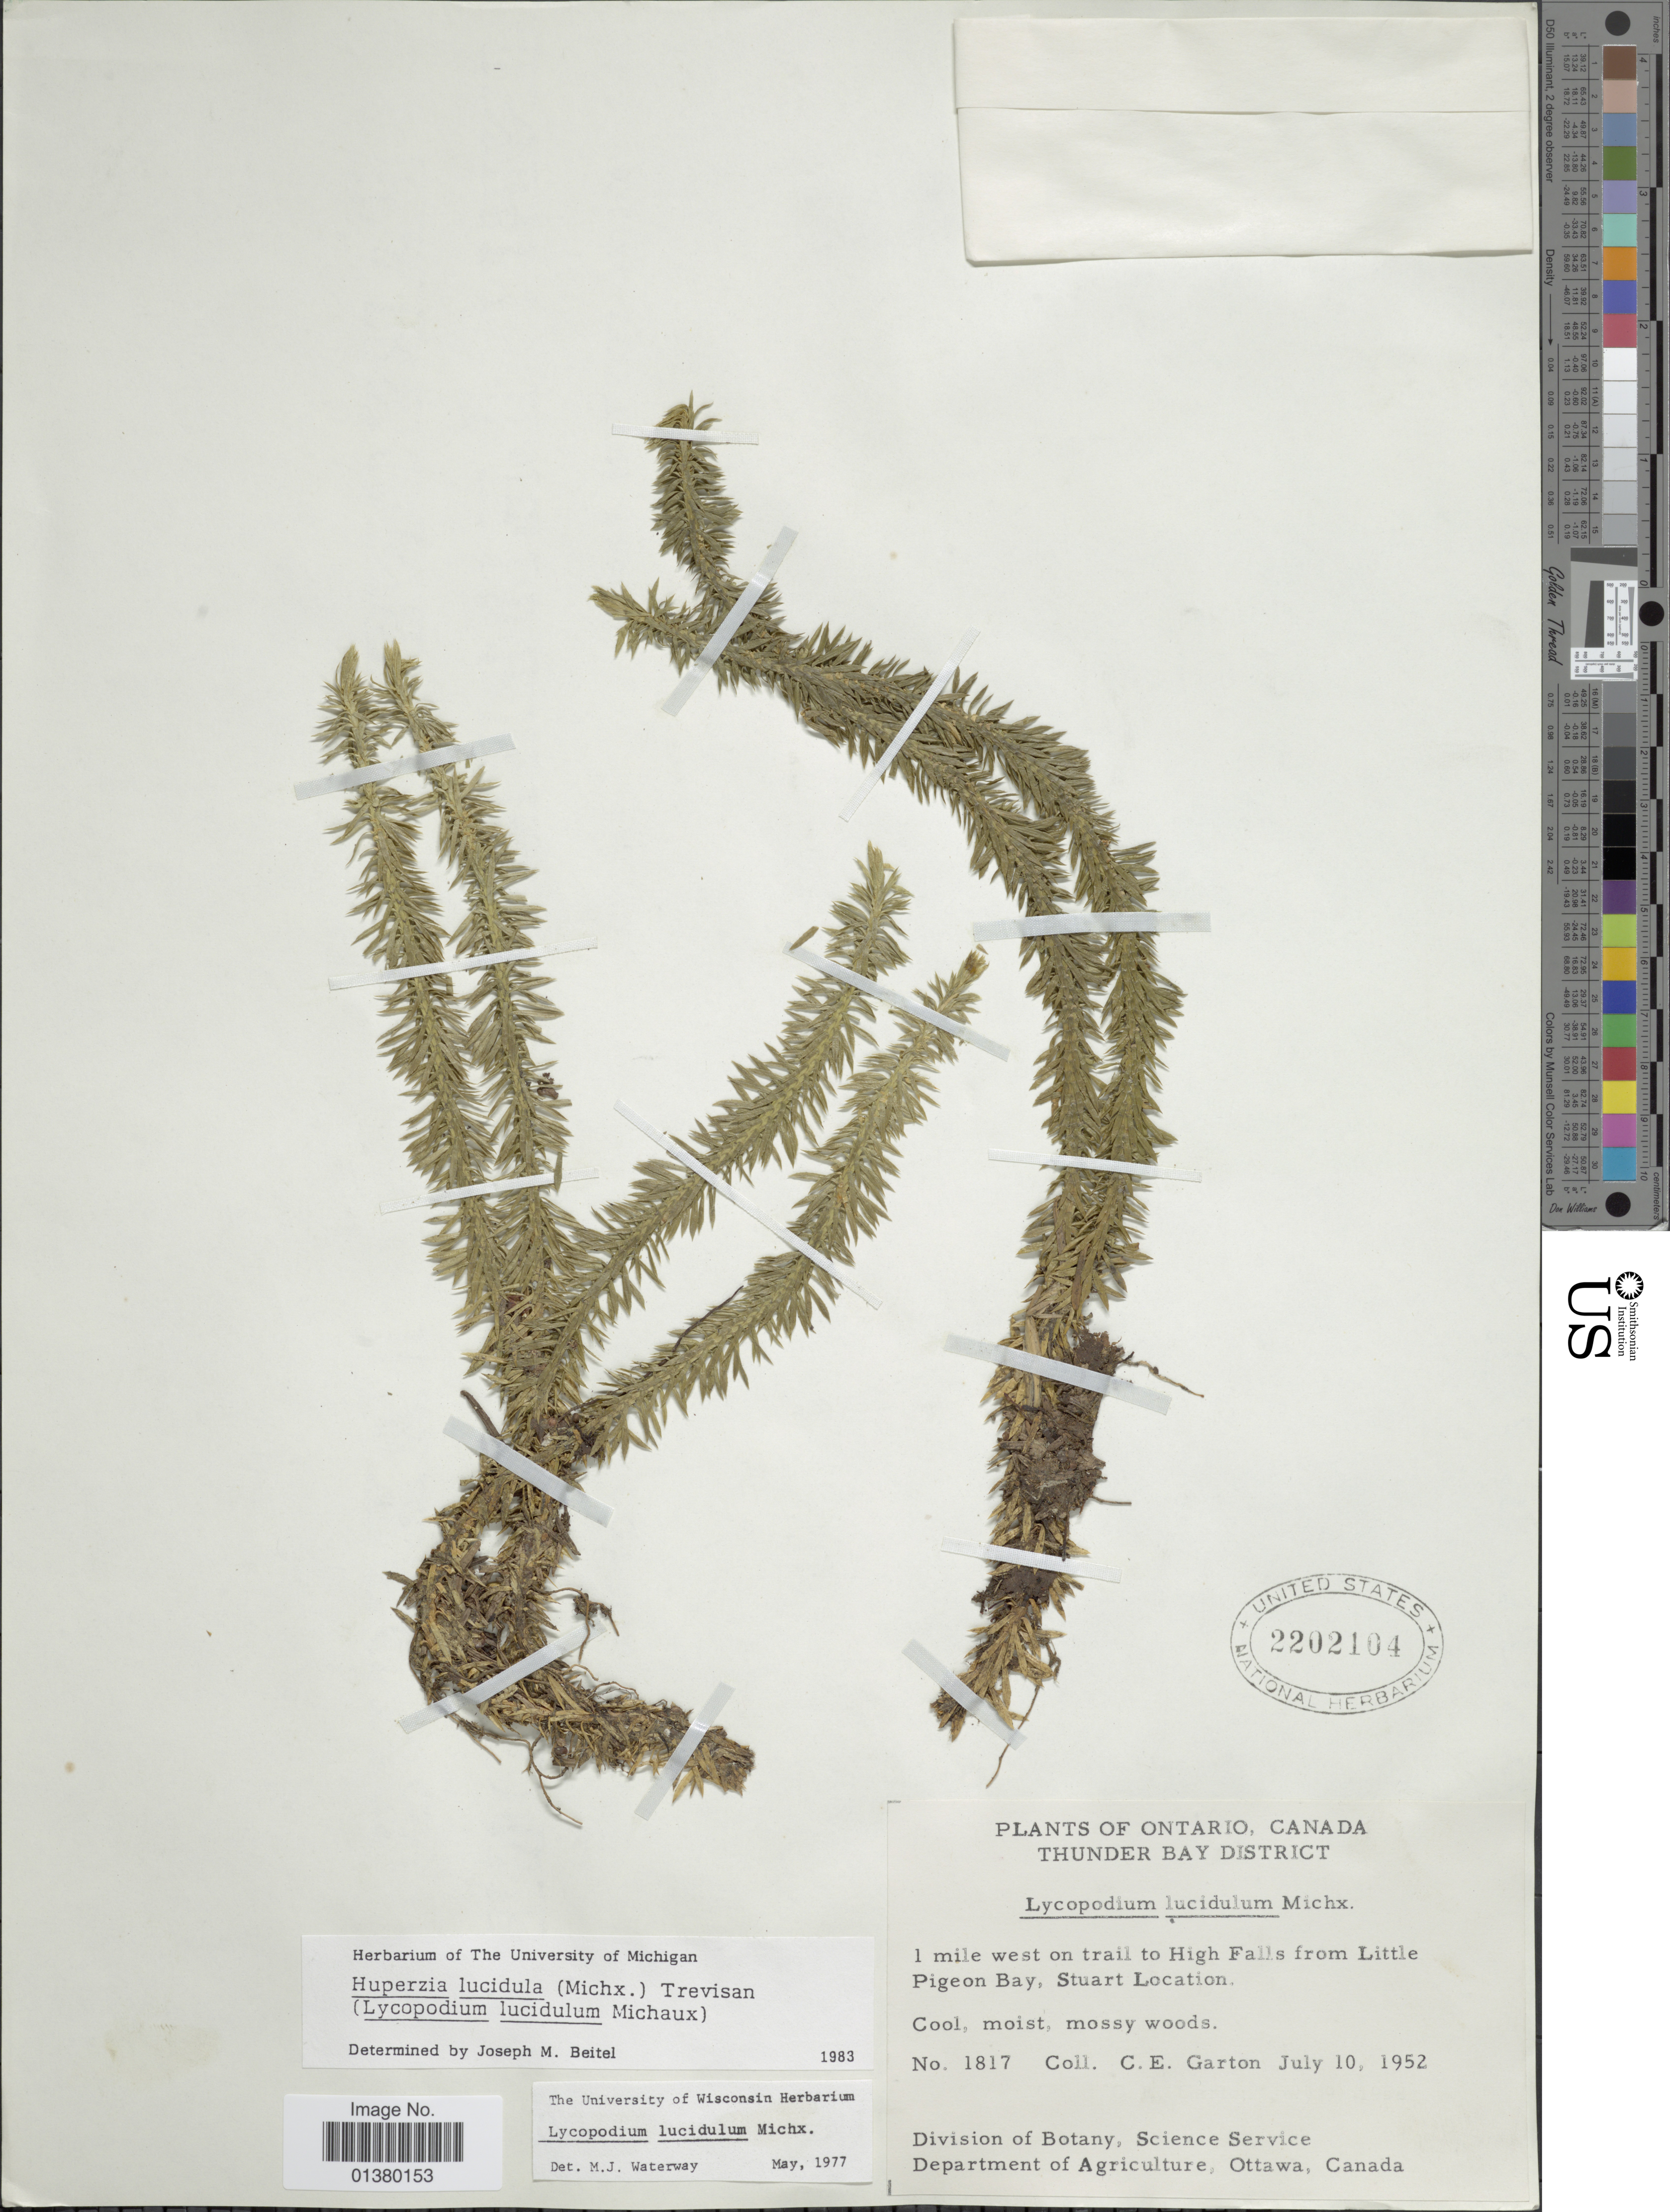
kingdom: Plantae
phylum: Tracheophyta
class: Lycopodiopsida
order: Lycopodiales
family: Lycopodiaceae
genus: Huperzia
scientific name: Huperzia lucidula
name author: (Michx.) Trevis.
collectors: C. E. Garton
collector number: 1817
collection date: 1952-07-10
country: Canada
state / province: Ontario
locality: Thunder Bay District, 1 mile west on trail to High Falls from Little Pigeon Bay, Stuart Location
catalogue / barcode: US 2202104